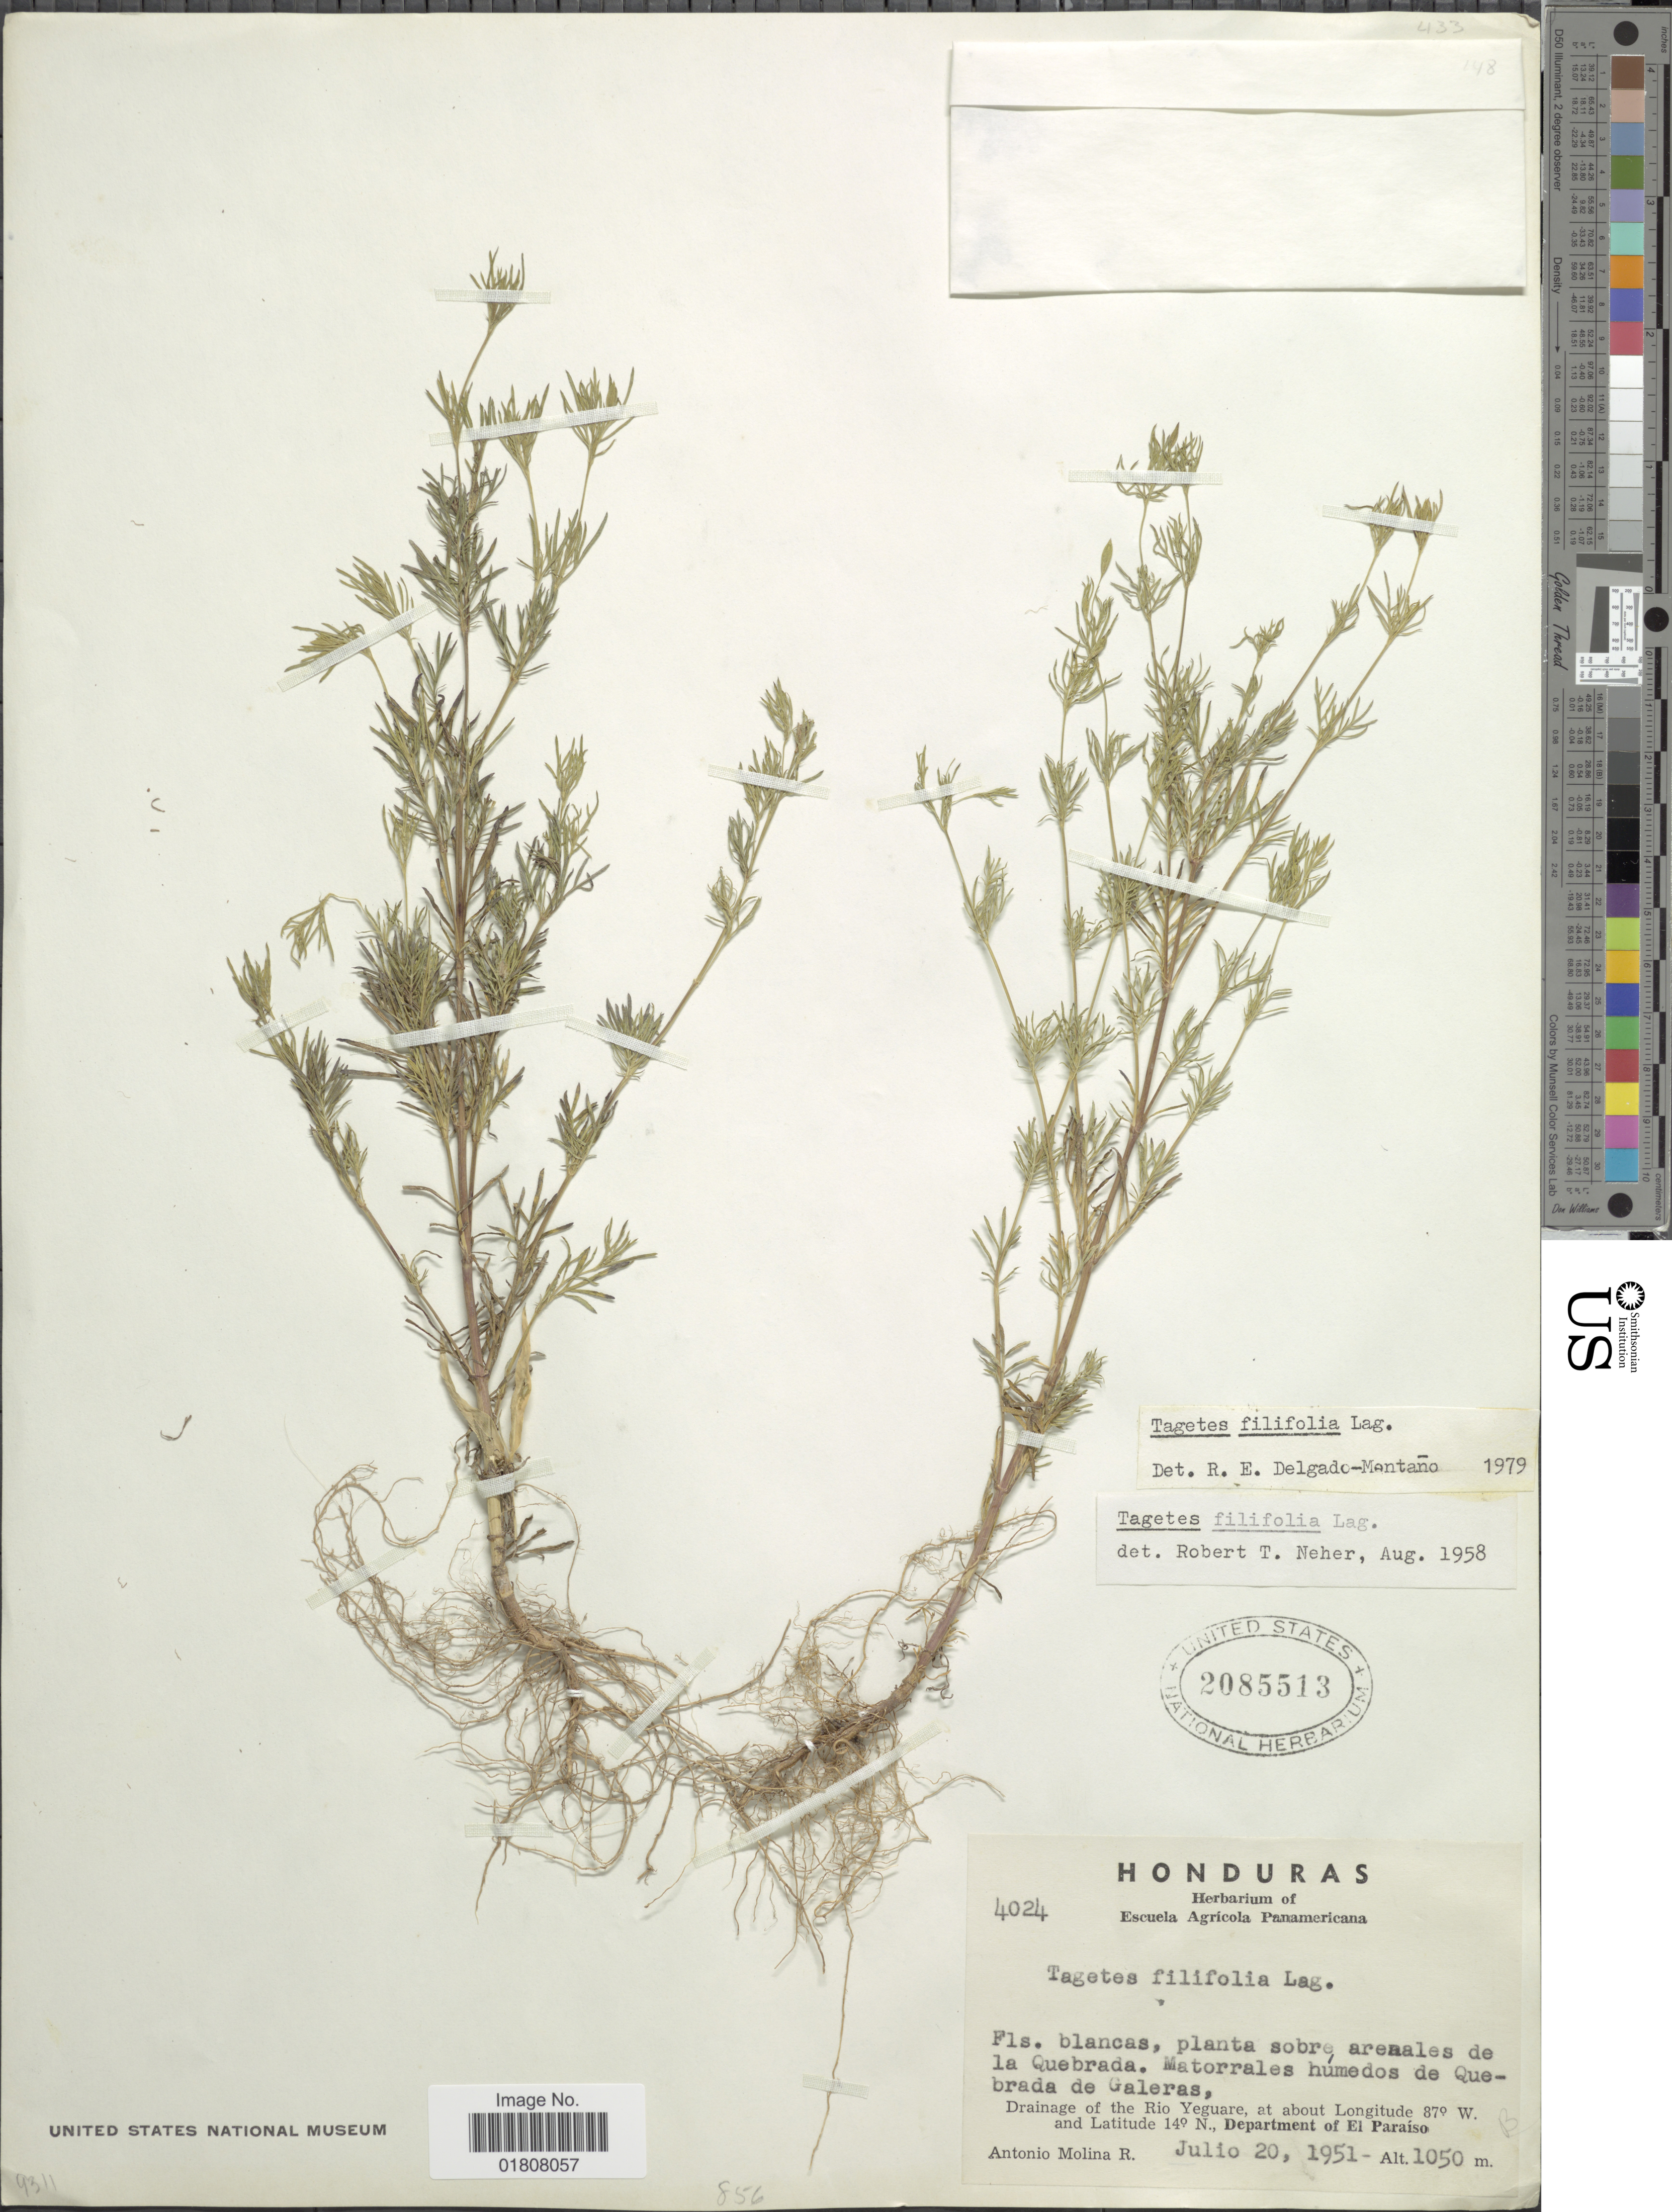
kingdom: Plantae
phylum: Tracheophyta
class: Magnoliopsida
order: Asterales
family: Asteraceae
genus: Tagetes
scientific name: Tagetes filifolia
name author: Lag.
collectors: A. Molina R.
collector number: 4024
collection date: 1951-07-20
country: Honduras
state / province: El Paraíso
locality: Arenales de la Quebrada, Matorrales humedos de Quebradade Galeras, drainage of the Rio Yeguare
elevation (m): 1050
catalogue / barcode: US 2085513